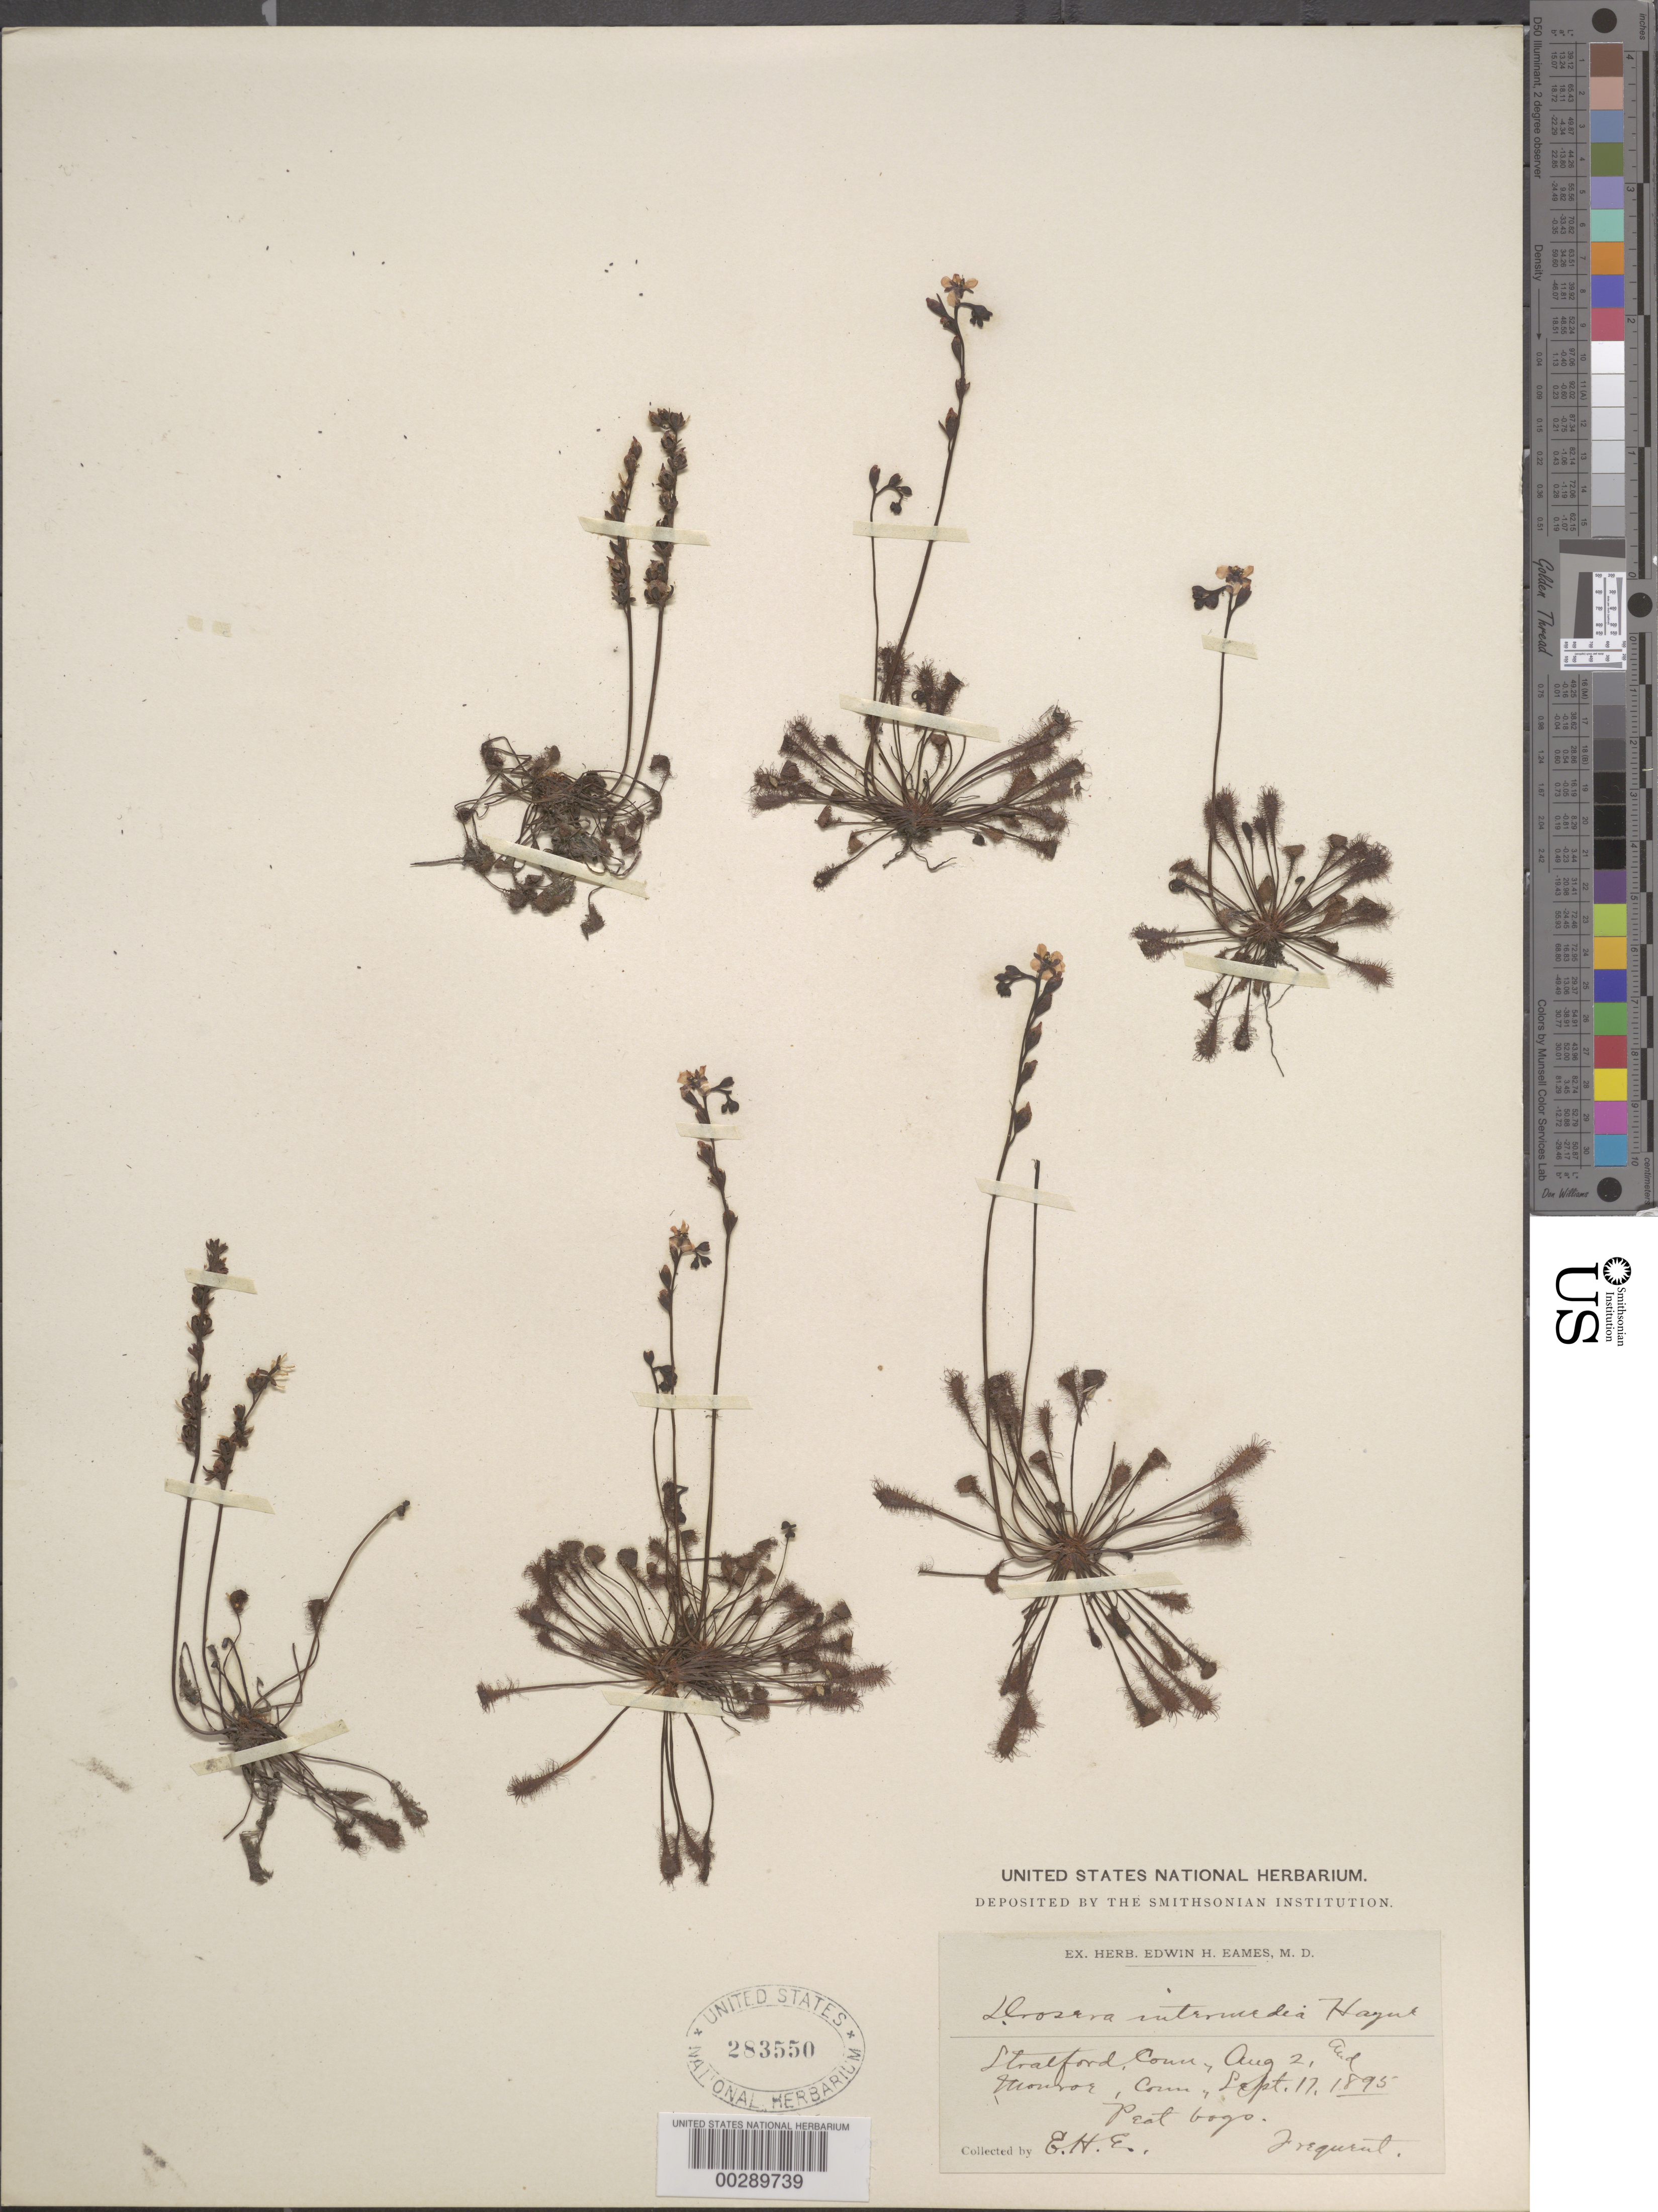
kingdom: Plantae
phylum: Tracheophyta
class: Magnoliopsida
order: Caryophyllales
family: Droseraceae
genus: Drosera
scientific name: Drosera intermedia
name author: Hayne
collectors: E. H. Eames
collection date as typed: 17 Sep 1895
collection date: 1895-09-17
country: United States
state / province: Connecticut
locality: Monroe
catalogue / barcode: US 283550